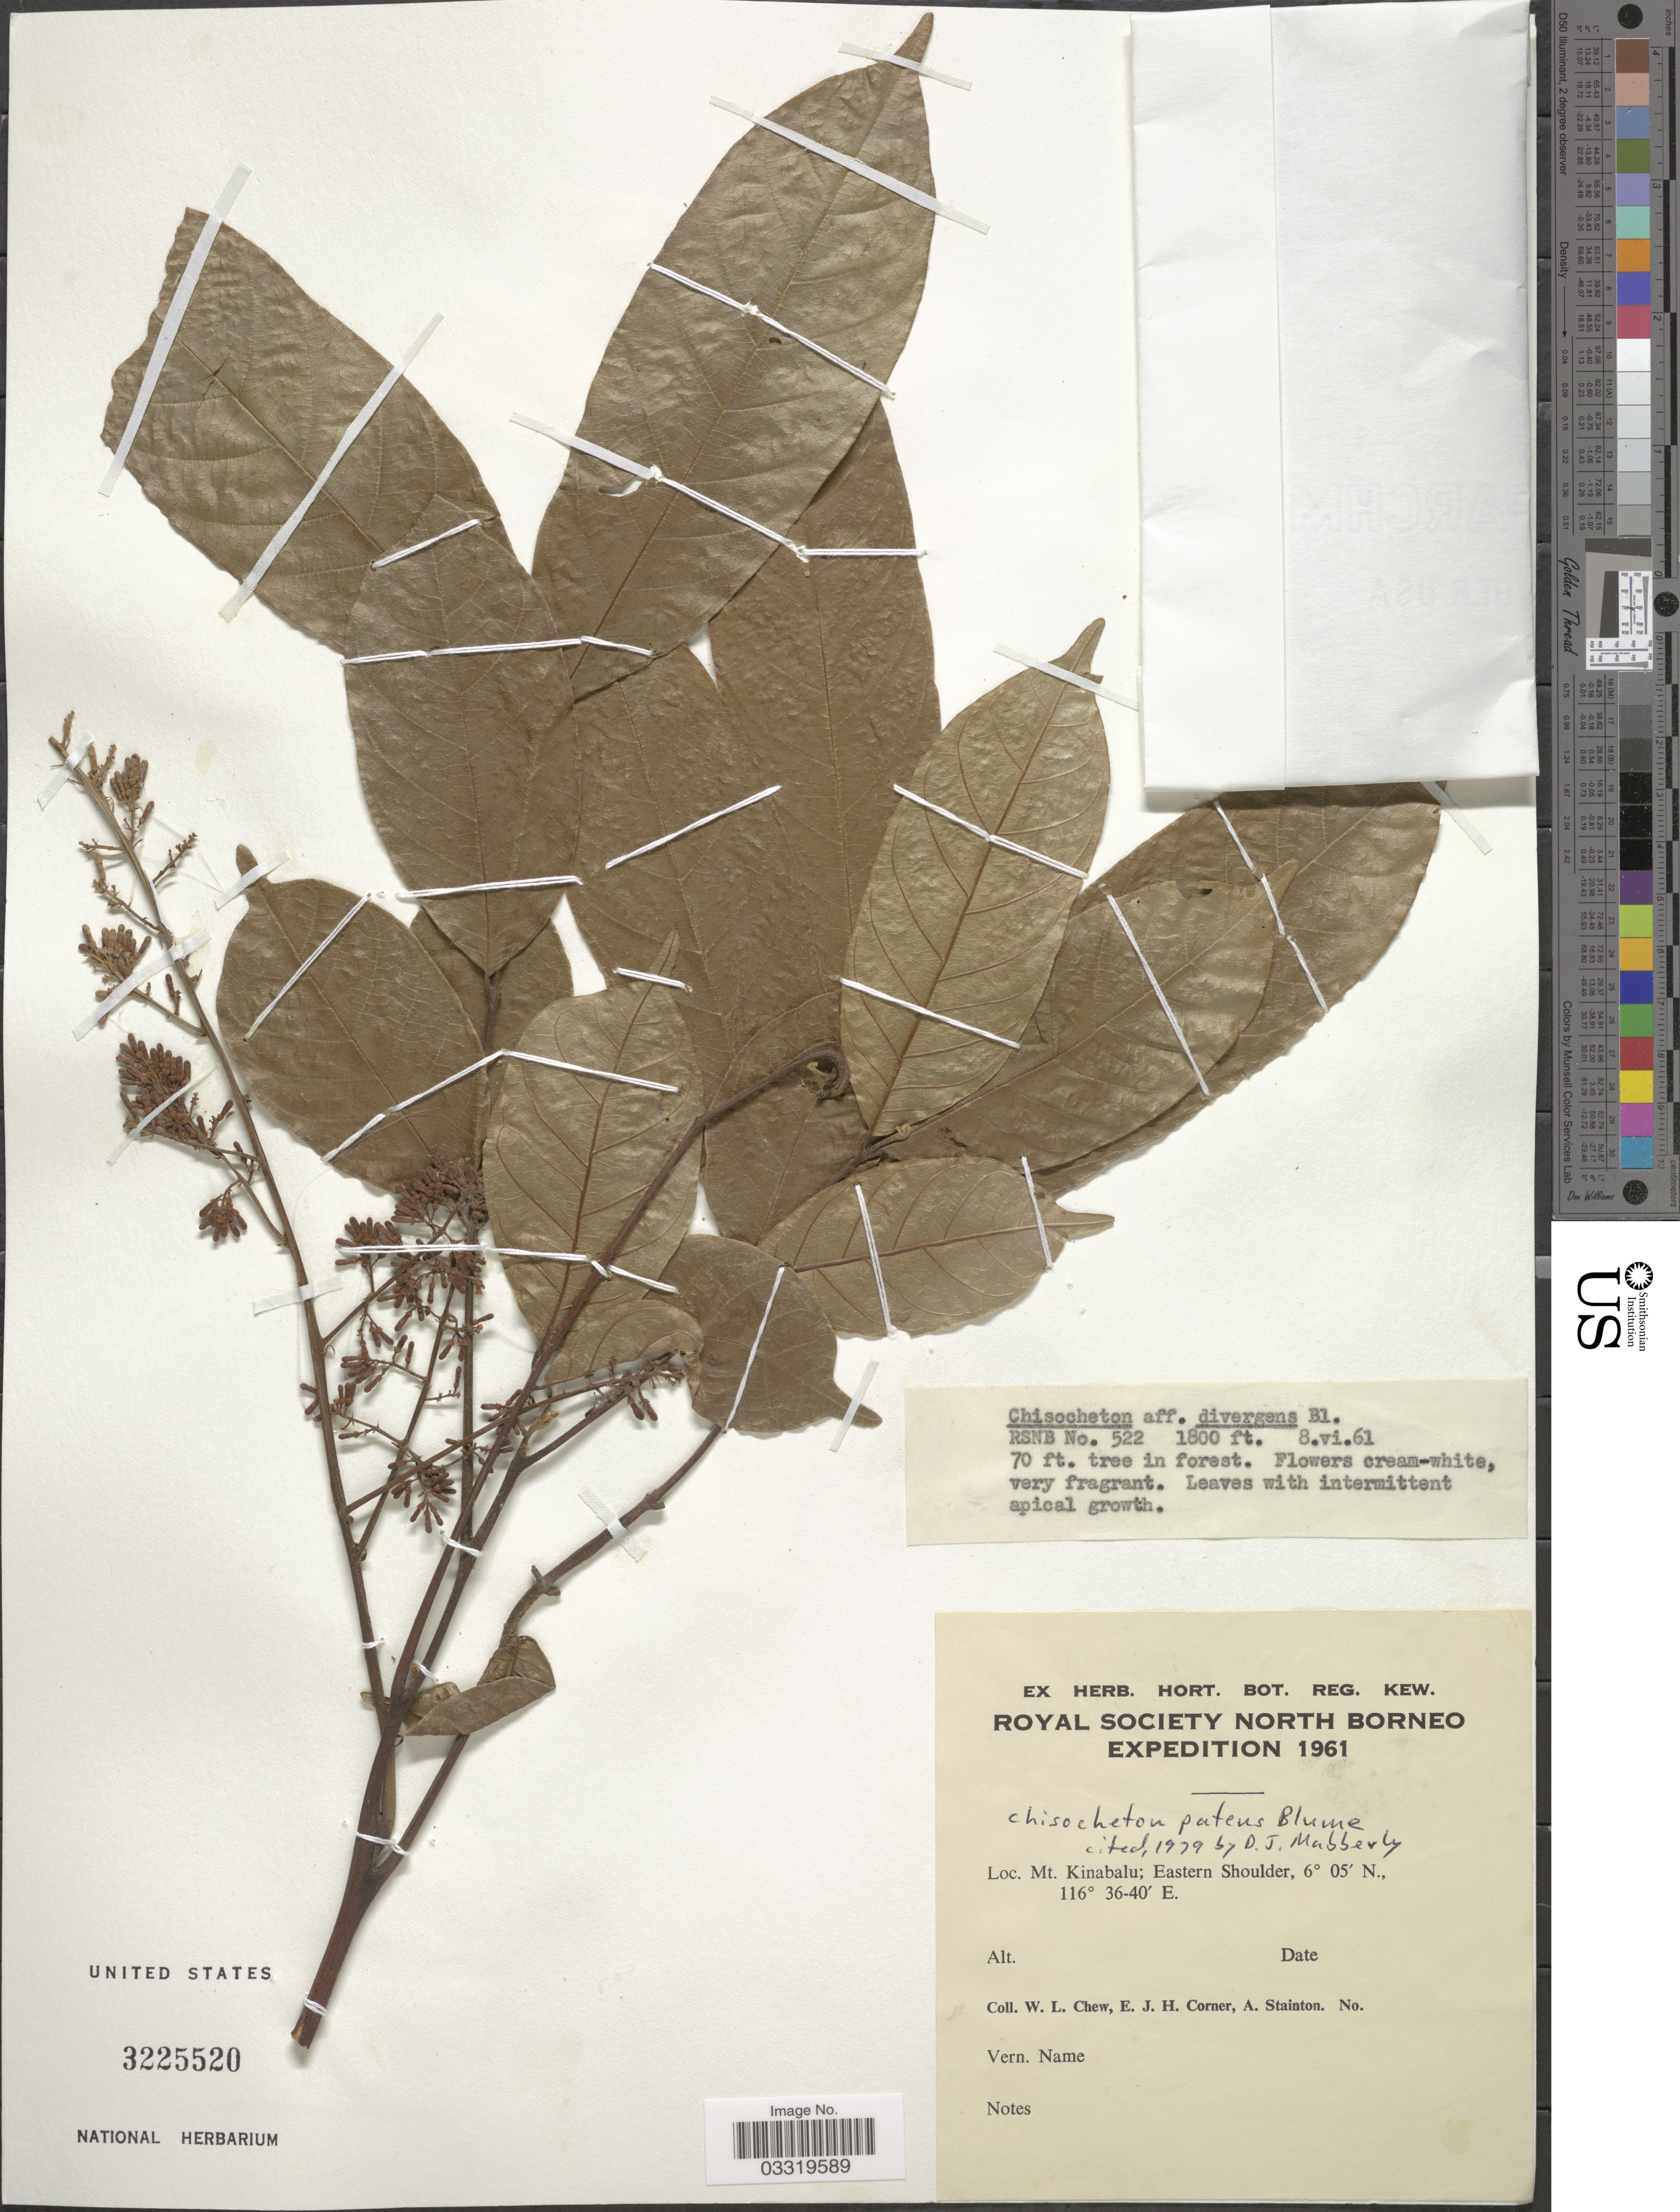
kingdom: Plantae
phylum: Tracheophyta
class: Magnoliopsida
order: Sapindales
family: Meliaceae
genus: Chisocheton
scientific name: Chisocheton patens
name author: Blume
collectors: W. Chew, E. Corner & A. Stainton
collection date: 1961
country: Malaysia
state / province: Sabah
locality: Mt. Kinabalu; Eastern Shoulder.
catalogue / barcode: US 3225520